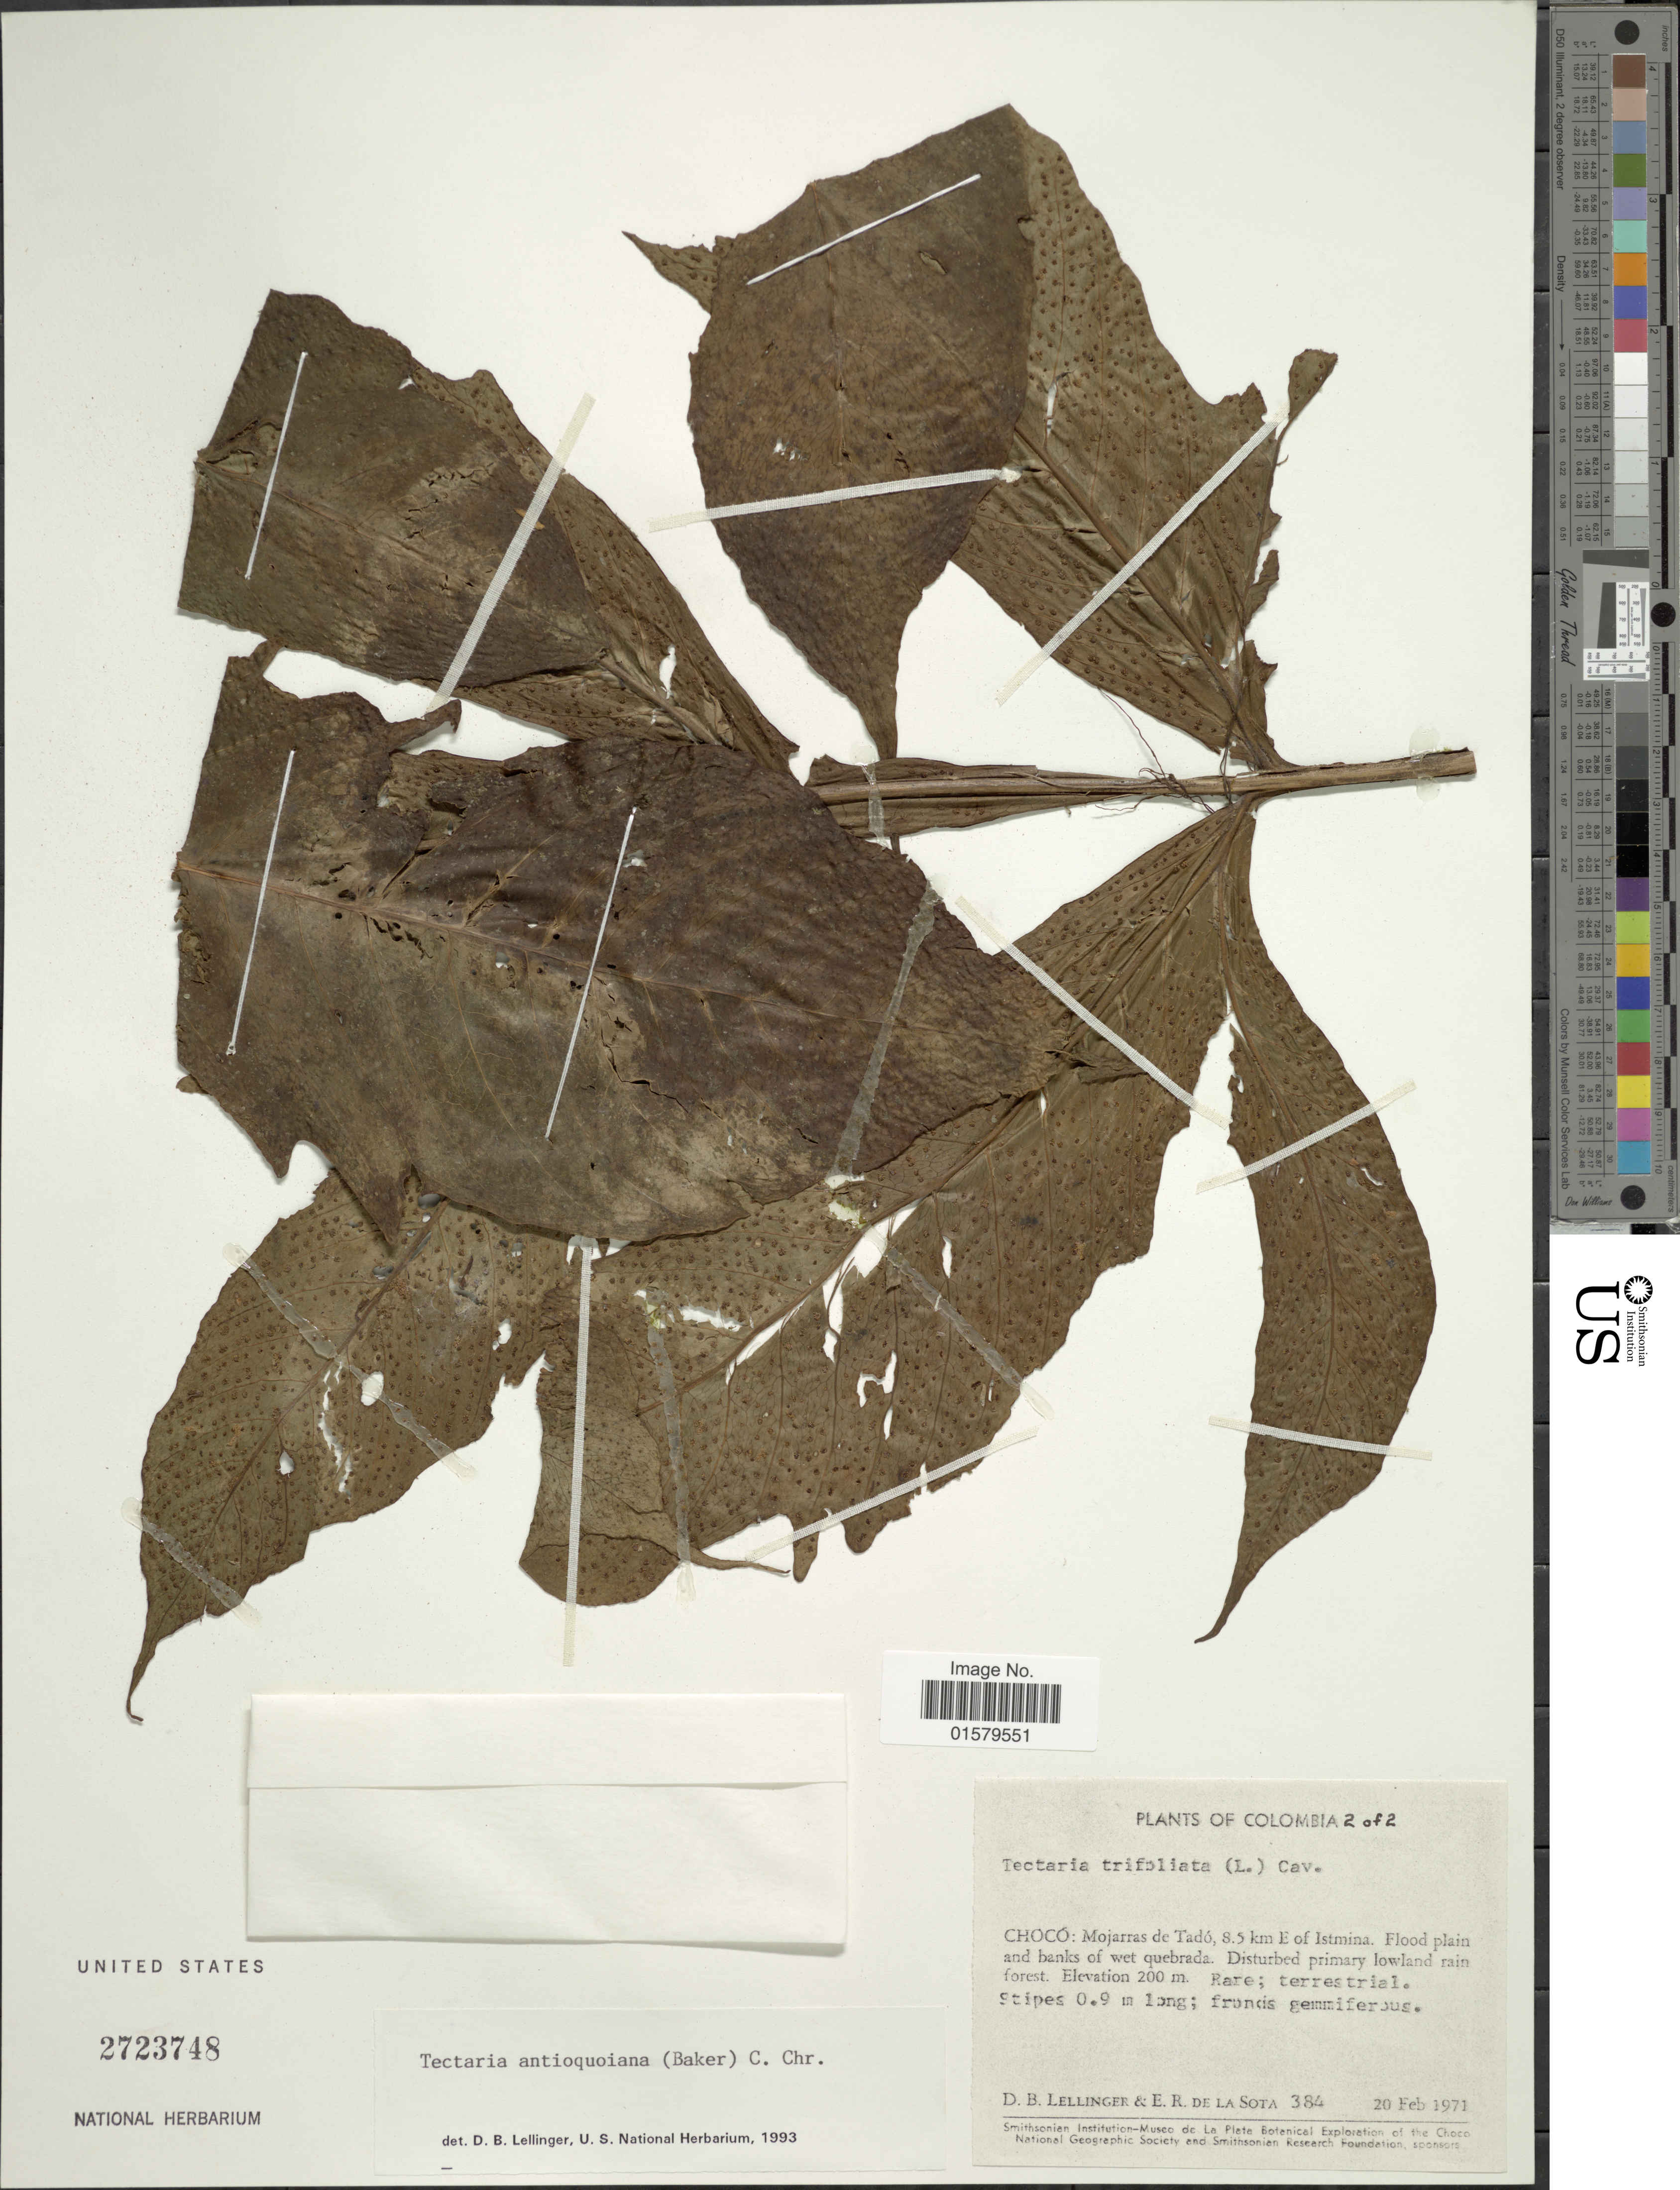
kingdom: Plantae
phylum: Tracheophyta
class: Polypodiopsida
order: Polypodiales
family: Tectariaceae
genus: Tectaria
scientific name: Tectaria antioquiana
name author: (Baker) C. Chr.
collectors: D. B. Lellinger & E. R. de la Sota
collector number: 384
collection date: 1971-02-20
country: Colombia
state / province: Chocó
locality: Mojarras de Tado, 8.5 km E of Istmina. Flood plain and banks of wet quebrada. Disturbed lowland rain forest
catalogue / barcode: US 2723748